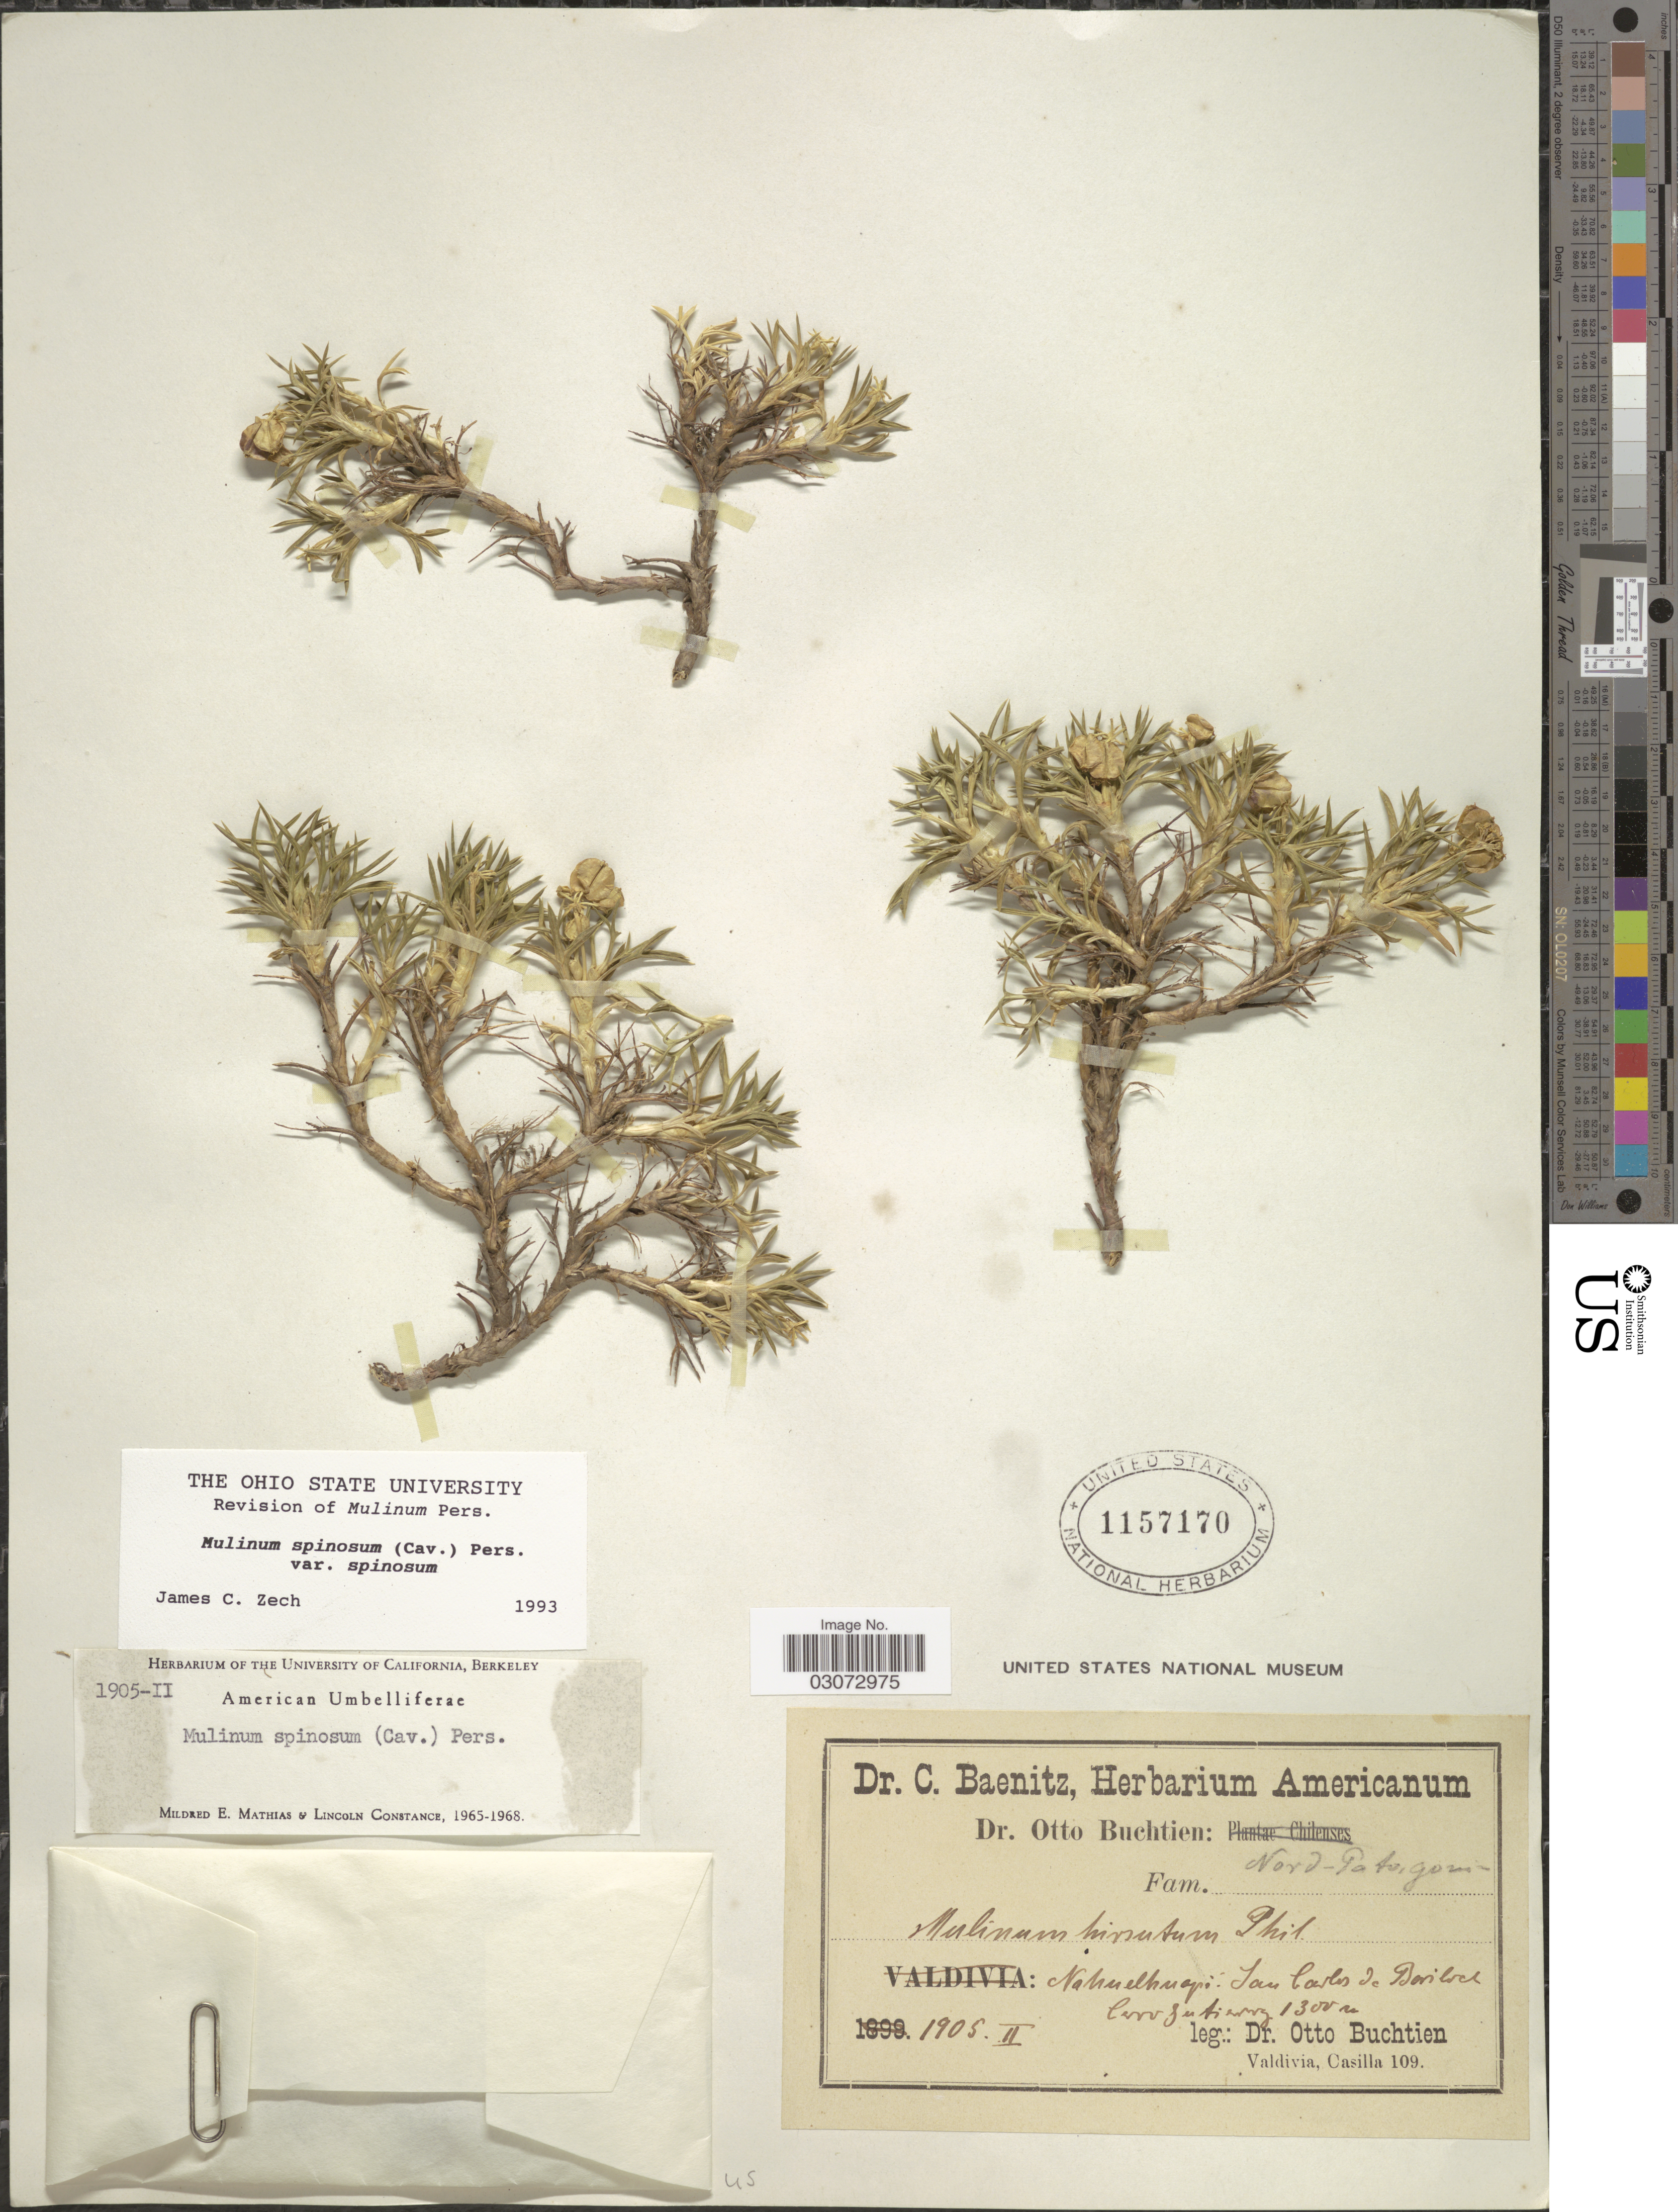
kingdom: Plantae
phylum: Tracheophyta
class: Magnoliopsida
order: Apiales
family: Apiaceae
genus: Mulinum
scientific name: Mulinum spinosum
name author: Pers.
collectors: O. Buchtien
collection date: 1905-02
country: Argentina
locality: Nahuelhuapi: San Carlos de Bariloche. Cerro Gutierrez.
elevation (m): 1300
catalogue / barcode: US 1157170